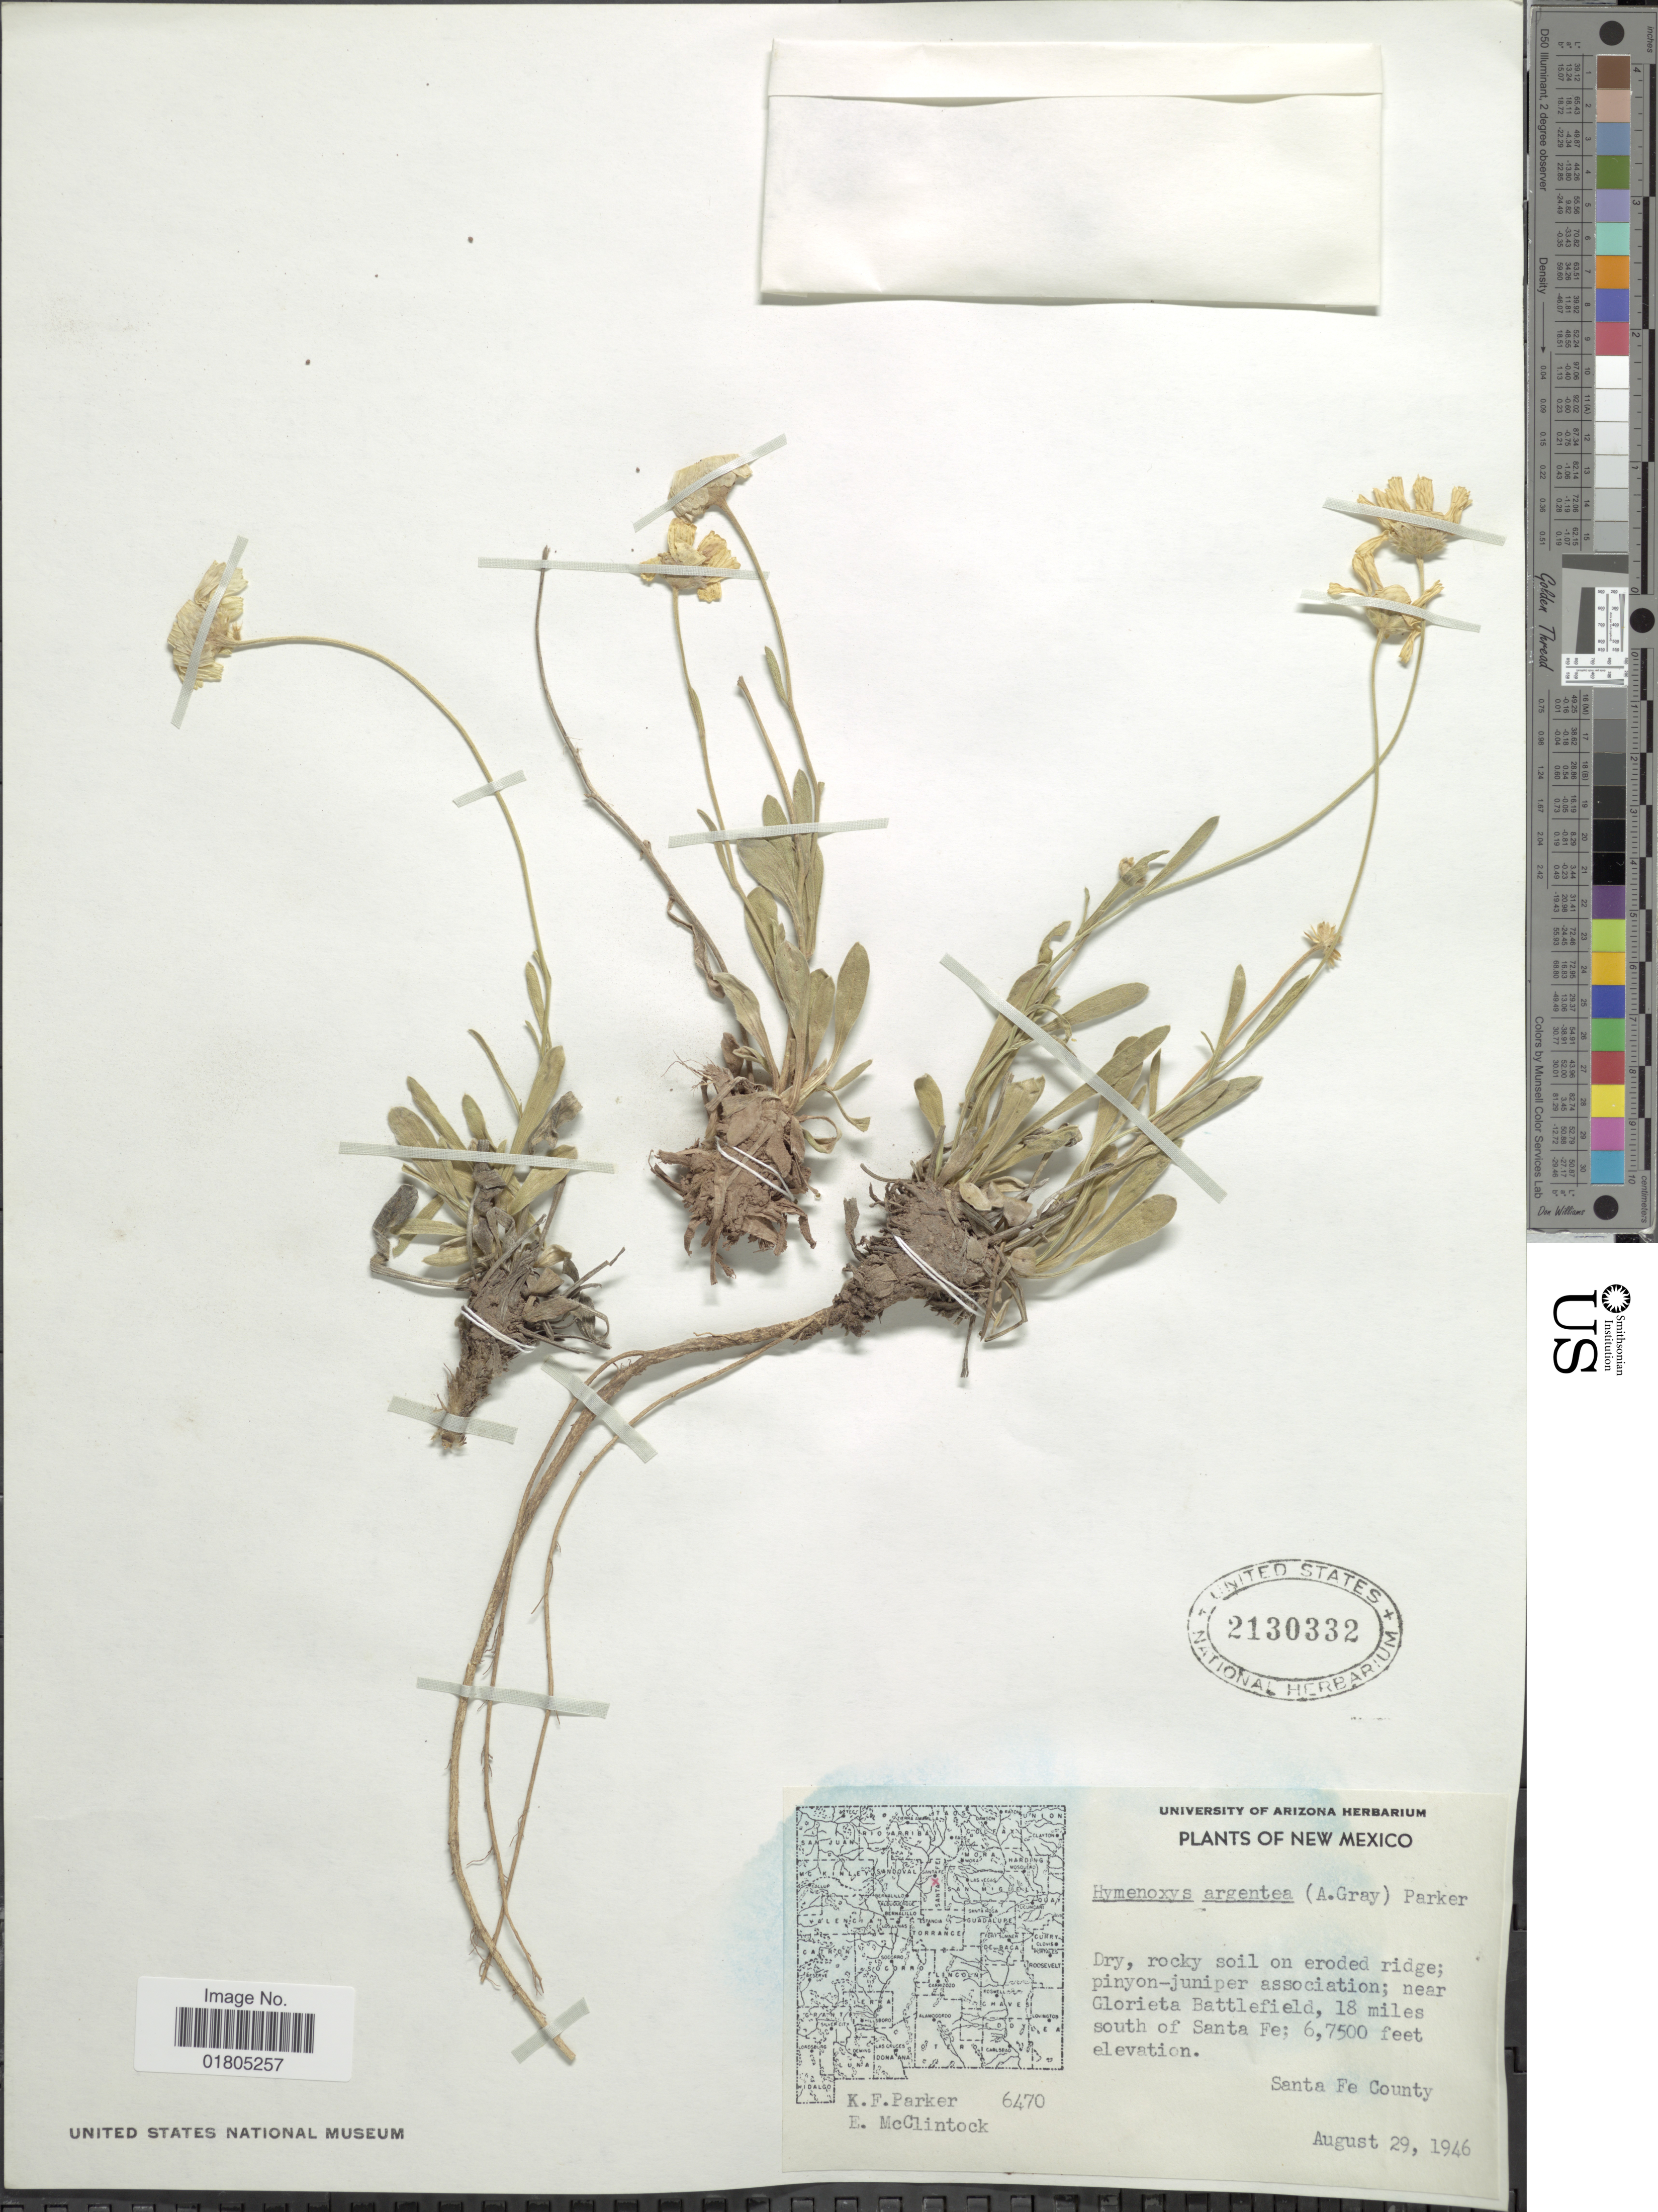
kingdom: Plantae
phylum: Tracheophyta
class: Magnoliopsida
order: Asterales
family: Asteraceae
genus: Actinea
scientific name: Actinea argentea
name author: (A. Gray) Kuntze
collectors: K. F. Parker & E. McClintock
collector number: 6470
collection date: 1946-08-29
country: United States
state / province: New Mexico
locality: Near Glorieta Battlefield, 18 miles south of Santa Fe, Santa Fe County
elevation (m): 20574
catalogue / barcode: US 2130332